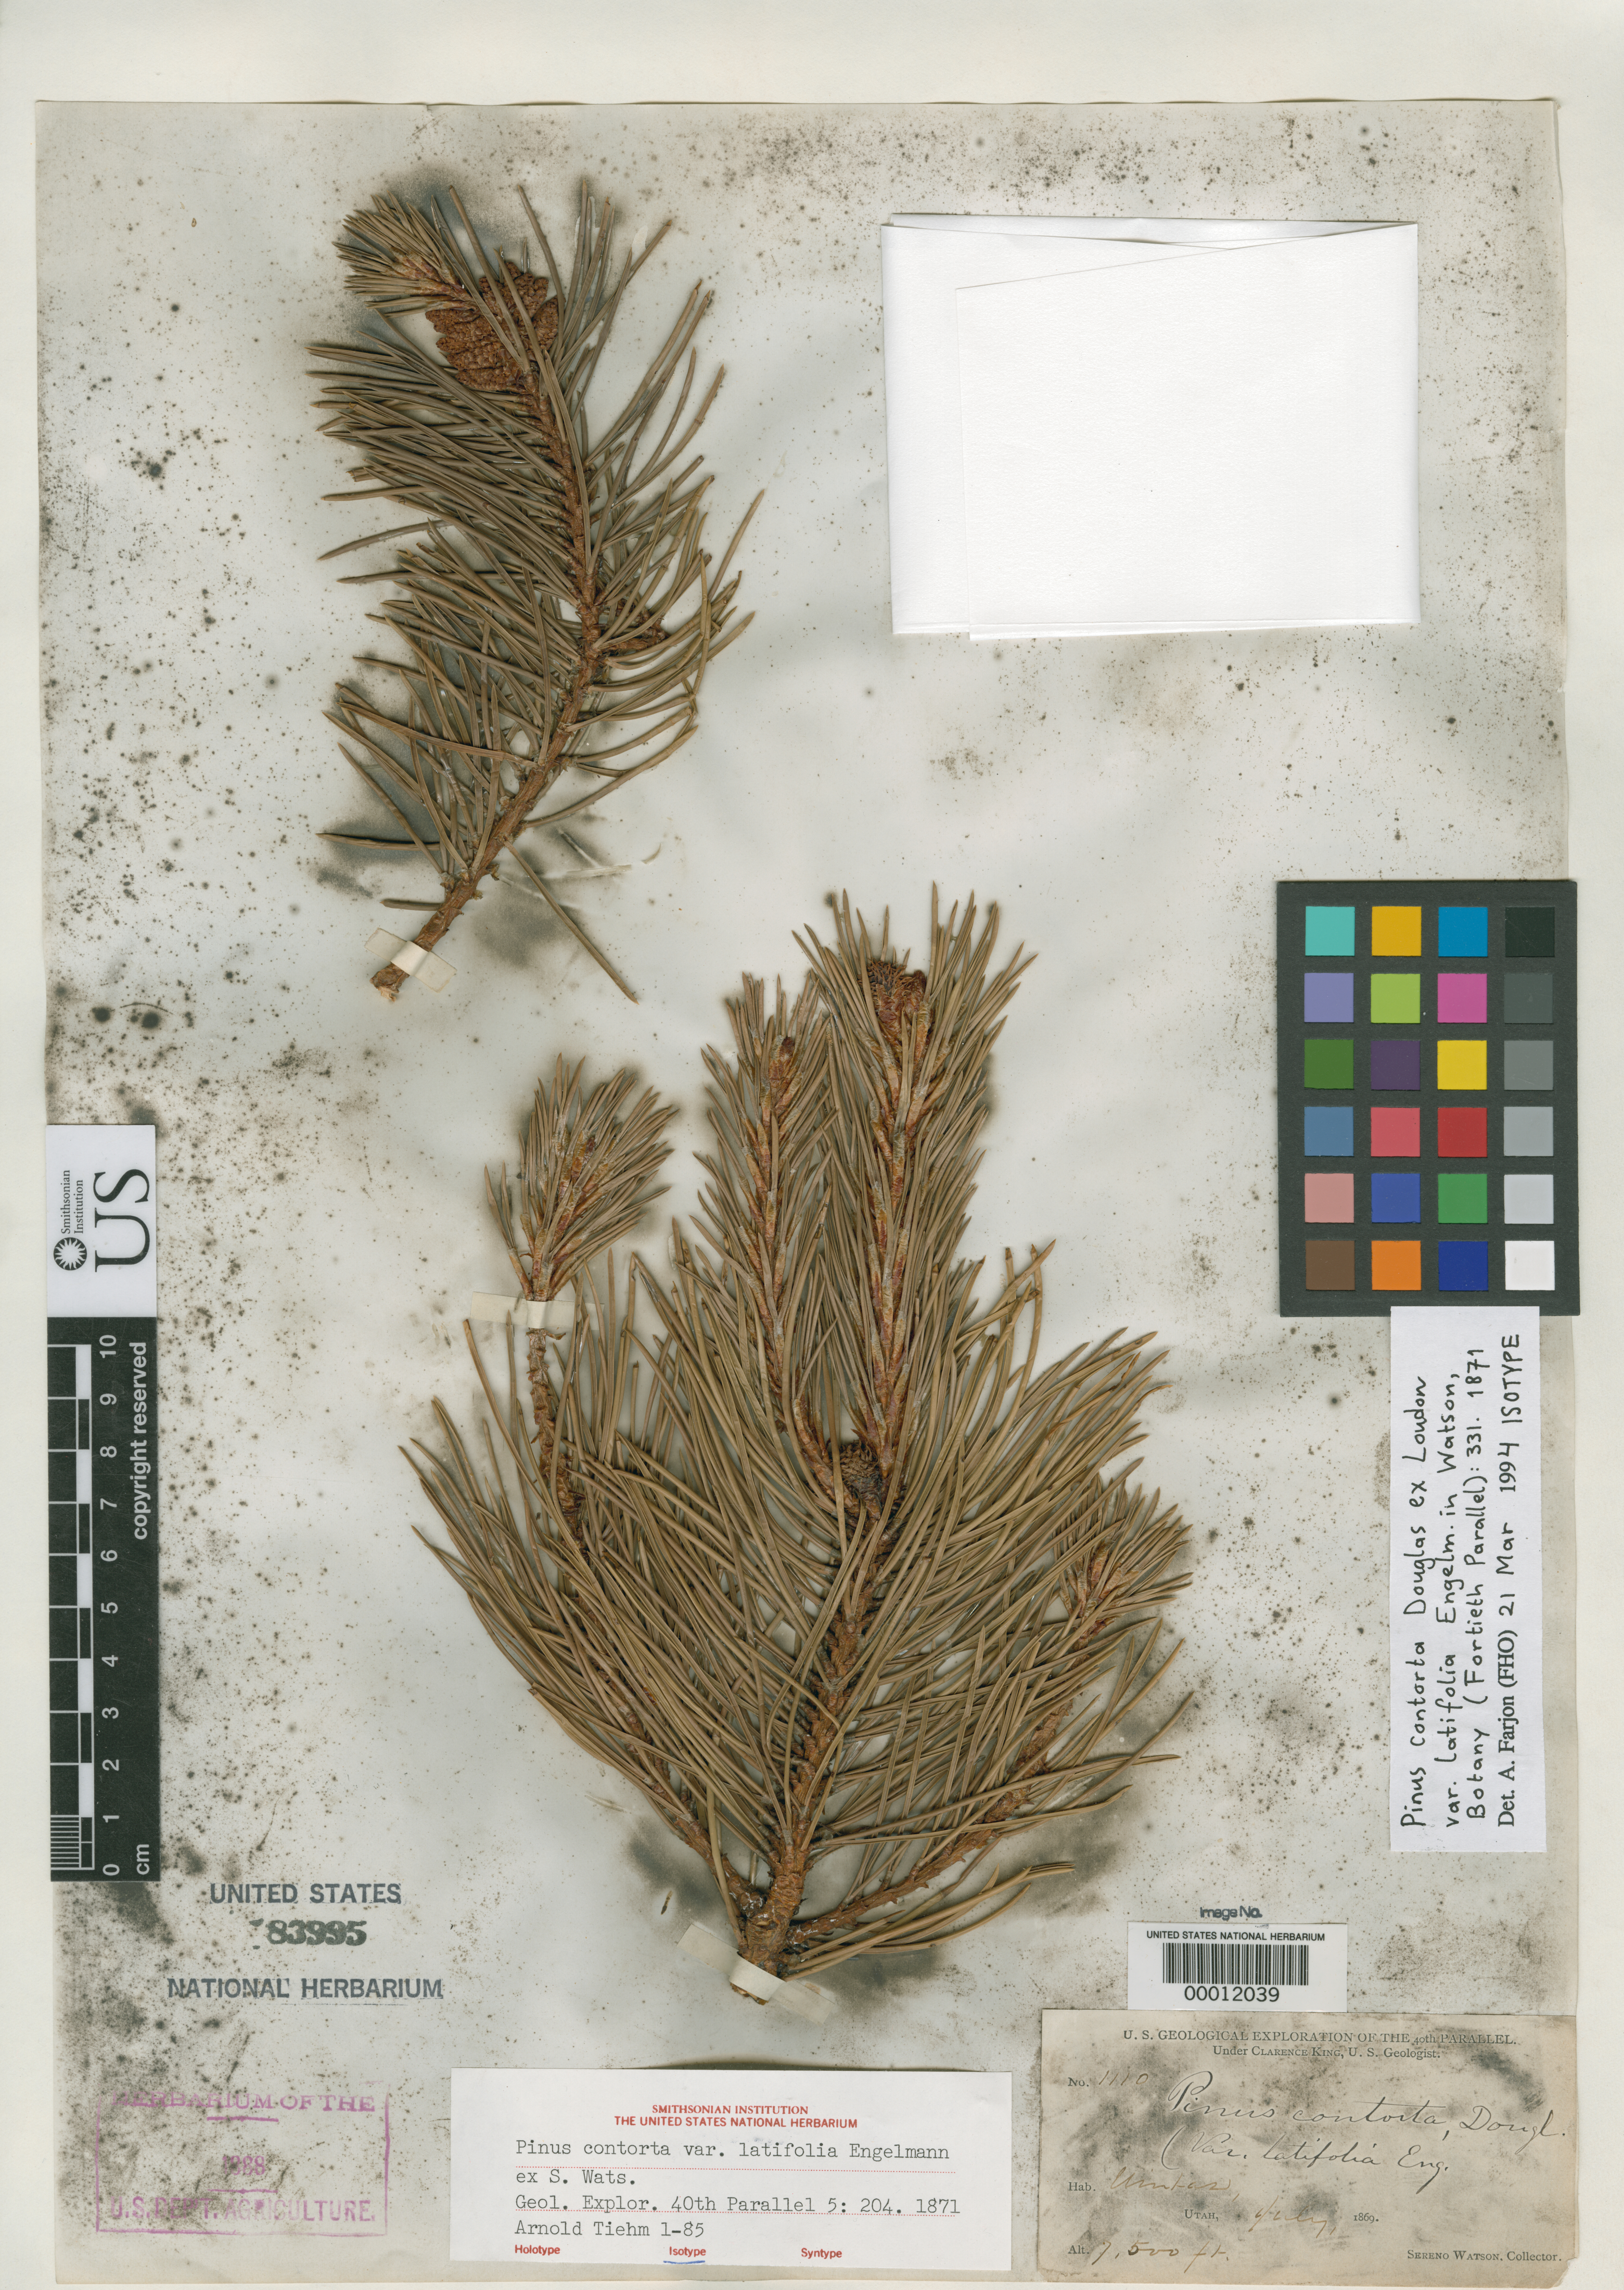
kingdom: Plantae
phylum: Tracheophyta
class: Pinopsida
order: Pinales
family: Pinaceae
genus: Pinus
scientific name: Pinus contorta var. latifolia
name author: Engelm. ex S. Watson in C. King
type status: Holotype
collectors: S. Watson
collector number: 1110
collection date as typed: Jul 1869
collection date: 1869-07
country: United States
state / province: Utah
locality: Uintah.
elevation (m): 2286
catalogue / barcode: US 83995